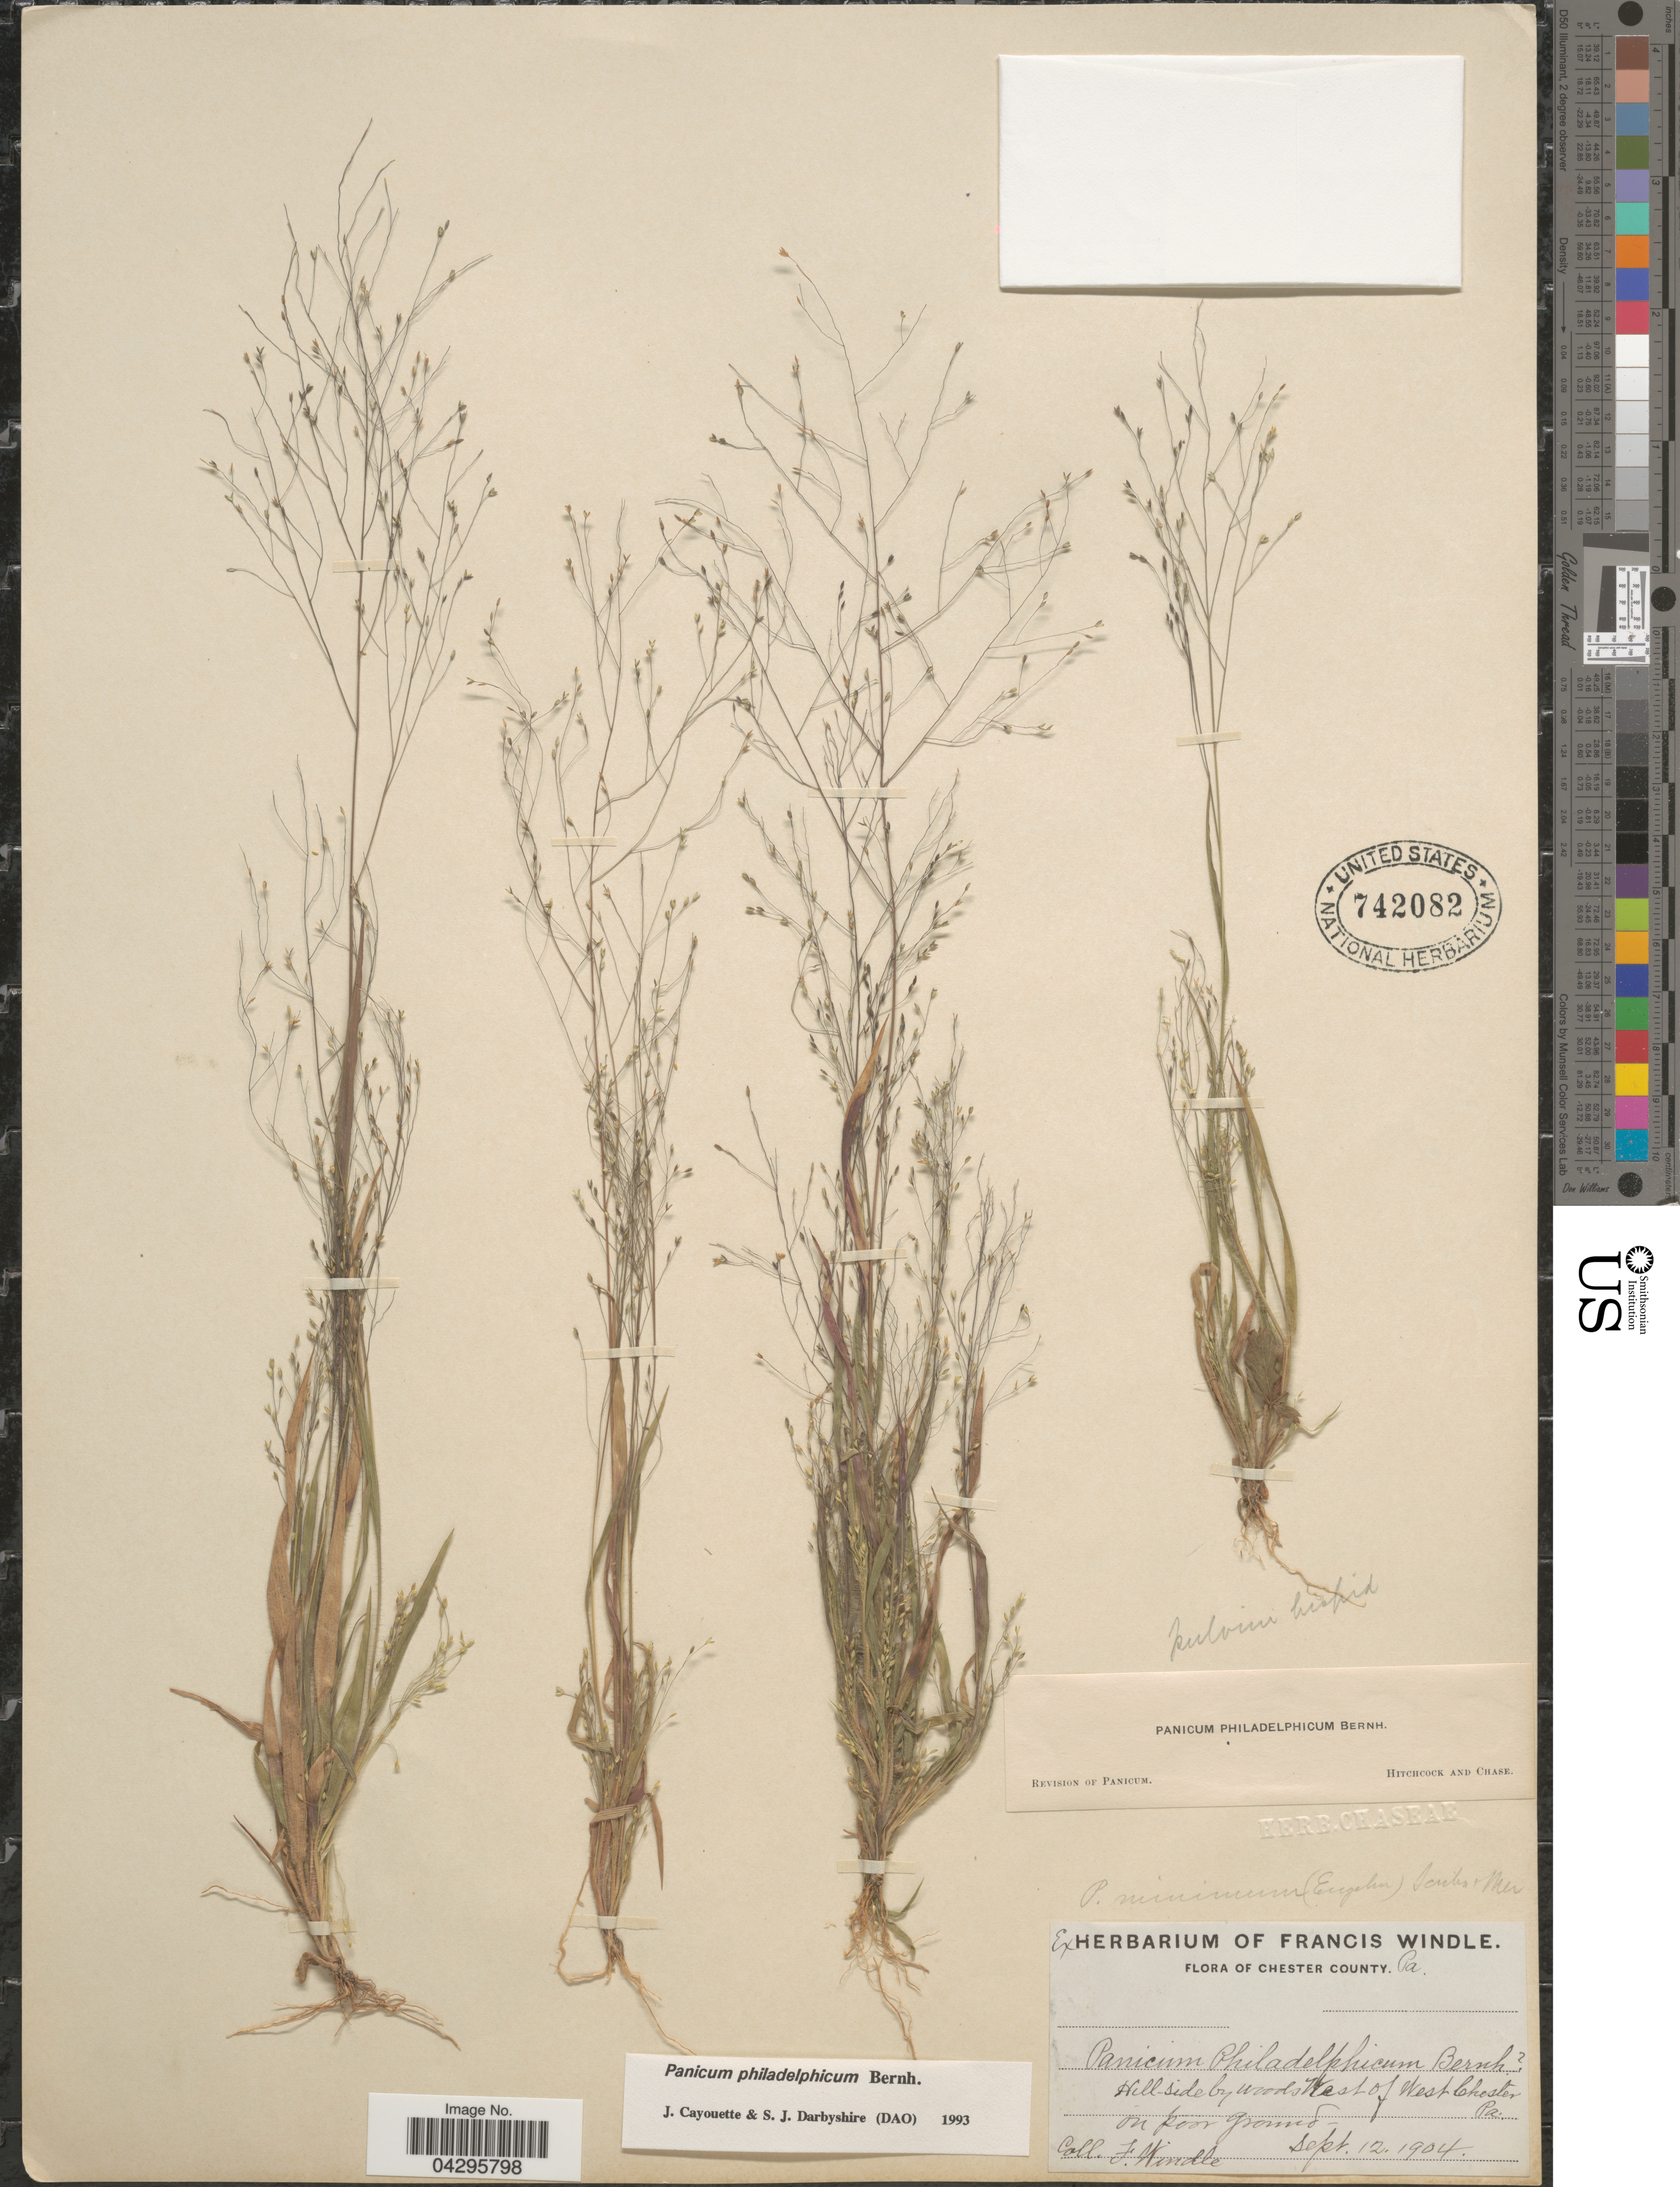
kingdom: Plantae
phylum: Tracheophyta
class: Liliopsida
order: Poales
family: Poaceae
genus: Panicum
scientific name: Panicum philadelphicum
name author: Bernh. ex Trin.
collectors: F. Windle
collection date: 1904-09-12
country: United States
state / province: Pennsylvania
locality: Chester County. Hill side by woods West of West Chester.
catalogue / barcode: US 742082